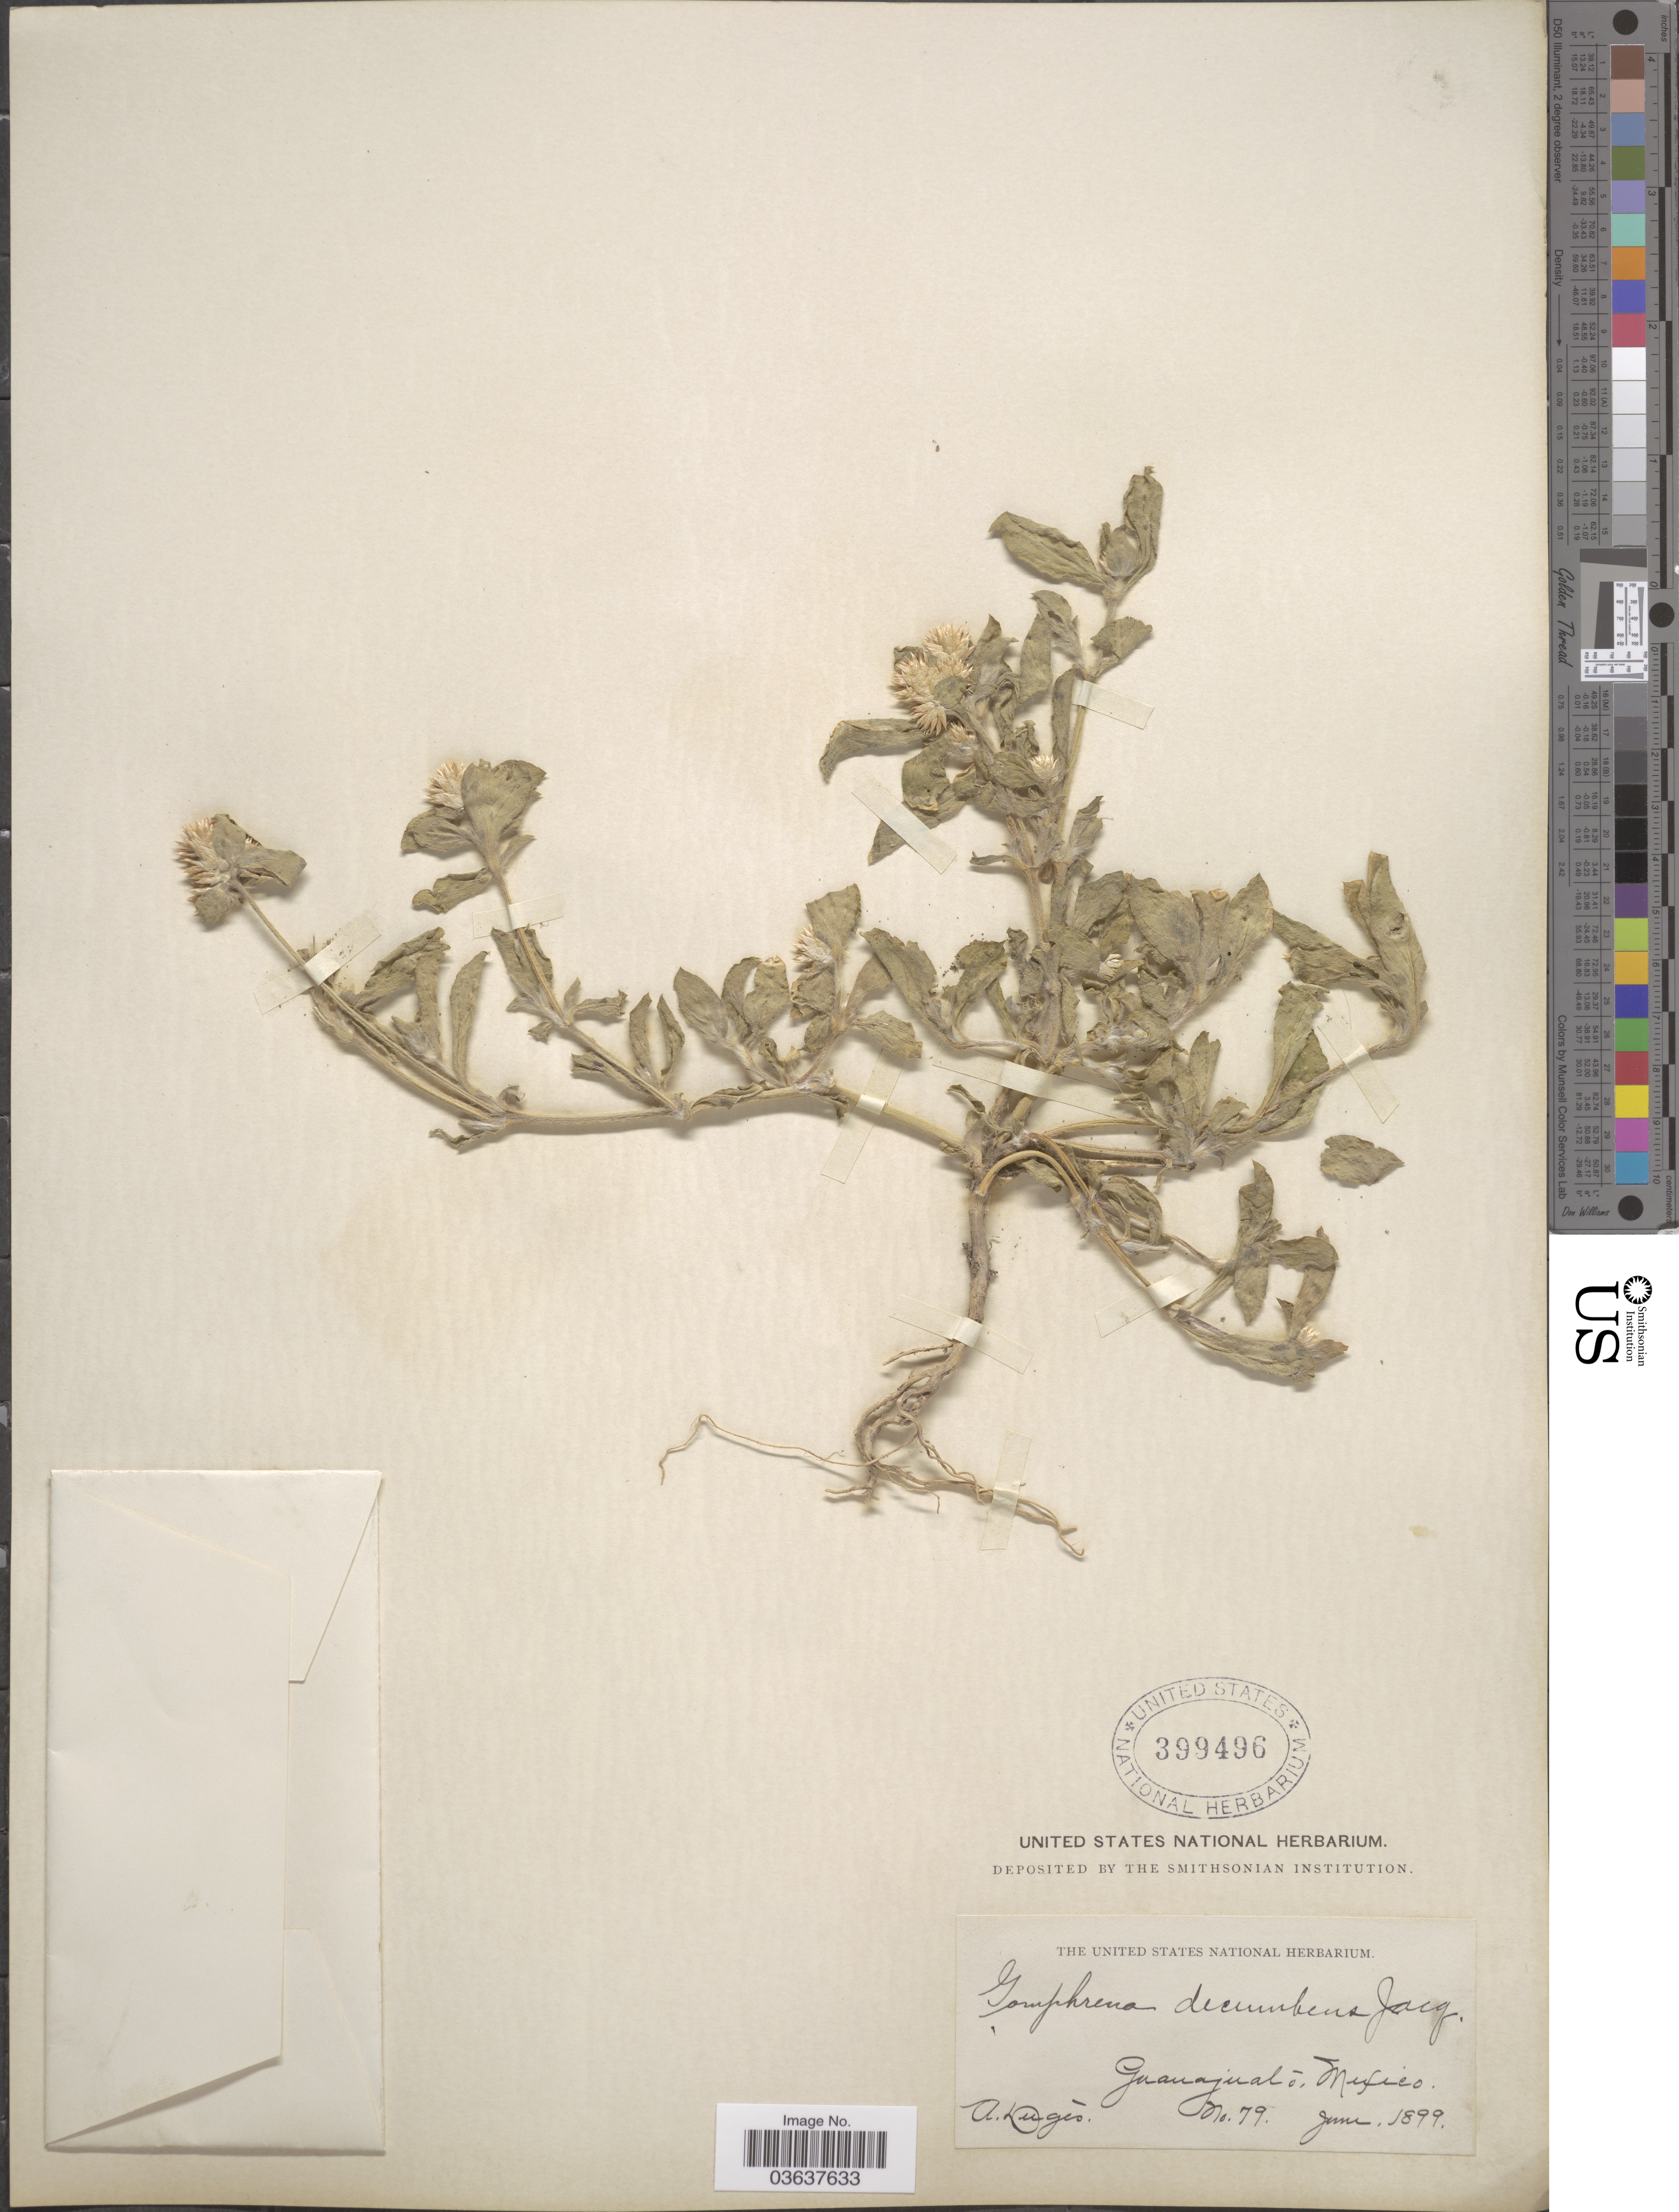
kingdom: Plantae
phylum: Tracheophyta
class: Magnoliopsida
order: Caryophyllales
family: Amaranthaceae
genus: Gomphrena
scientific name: Gomphrena decumbens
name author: Jacq.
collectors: A. Dugès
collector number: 79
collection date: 1899-06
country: Mexico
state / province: Guanajuato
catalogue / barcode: US 399496